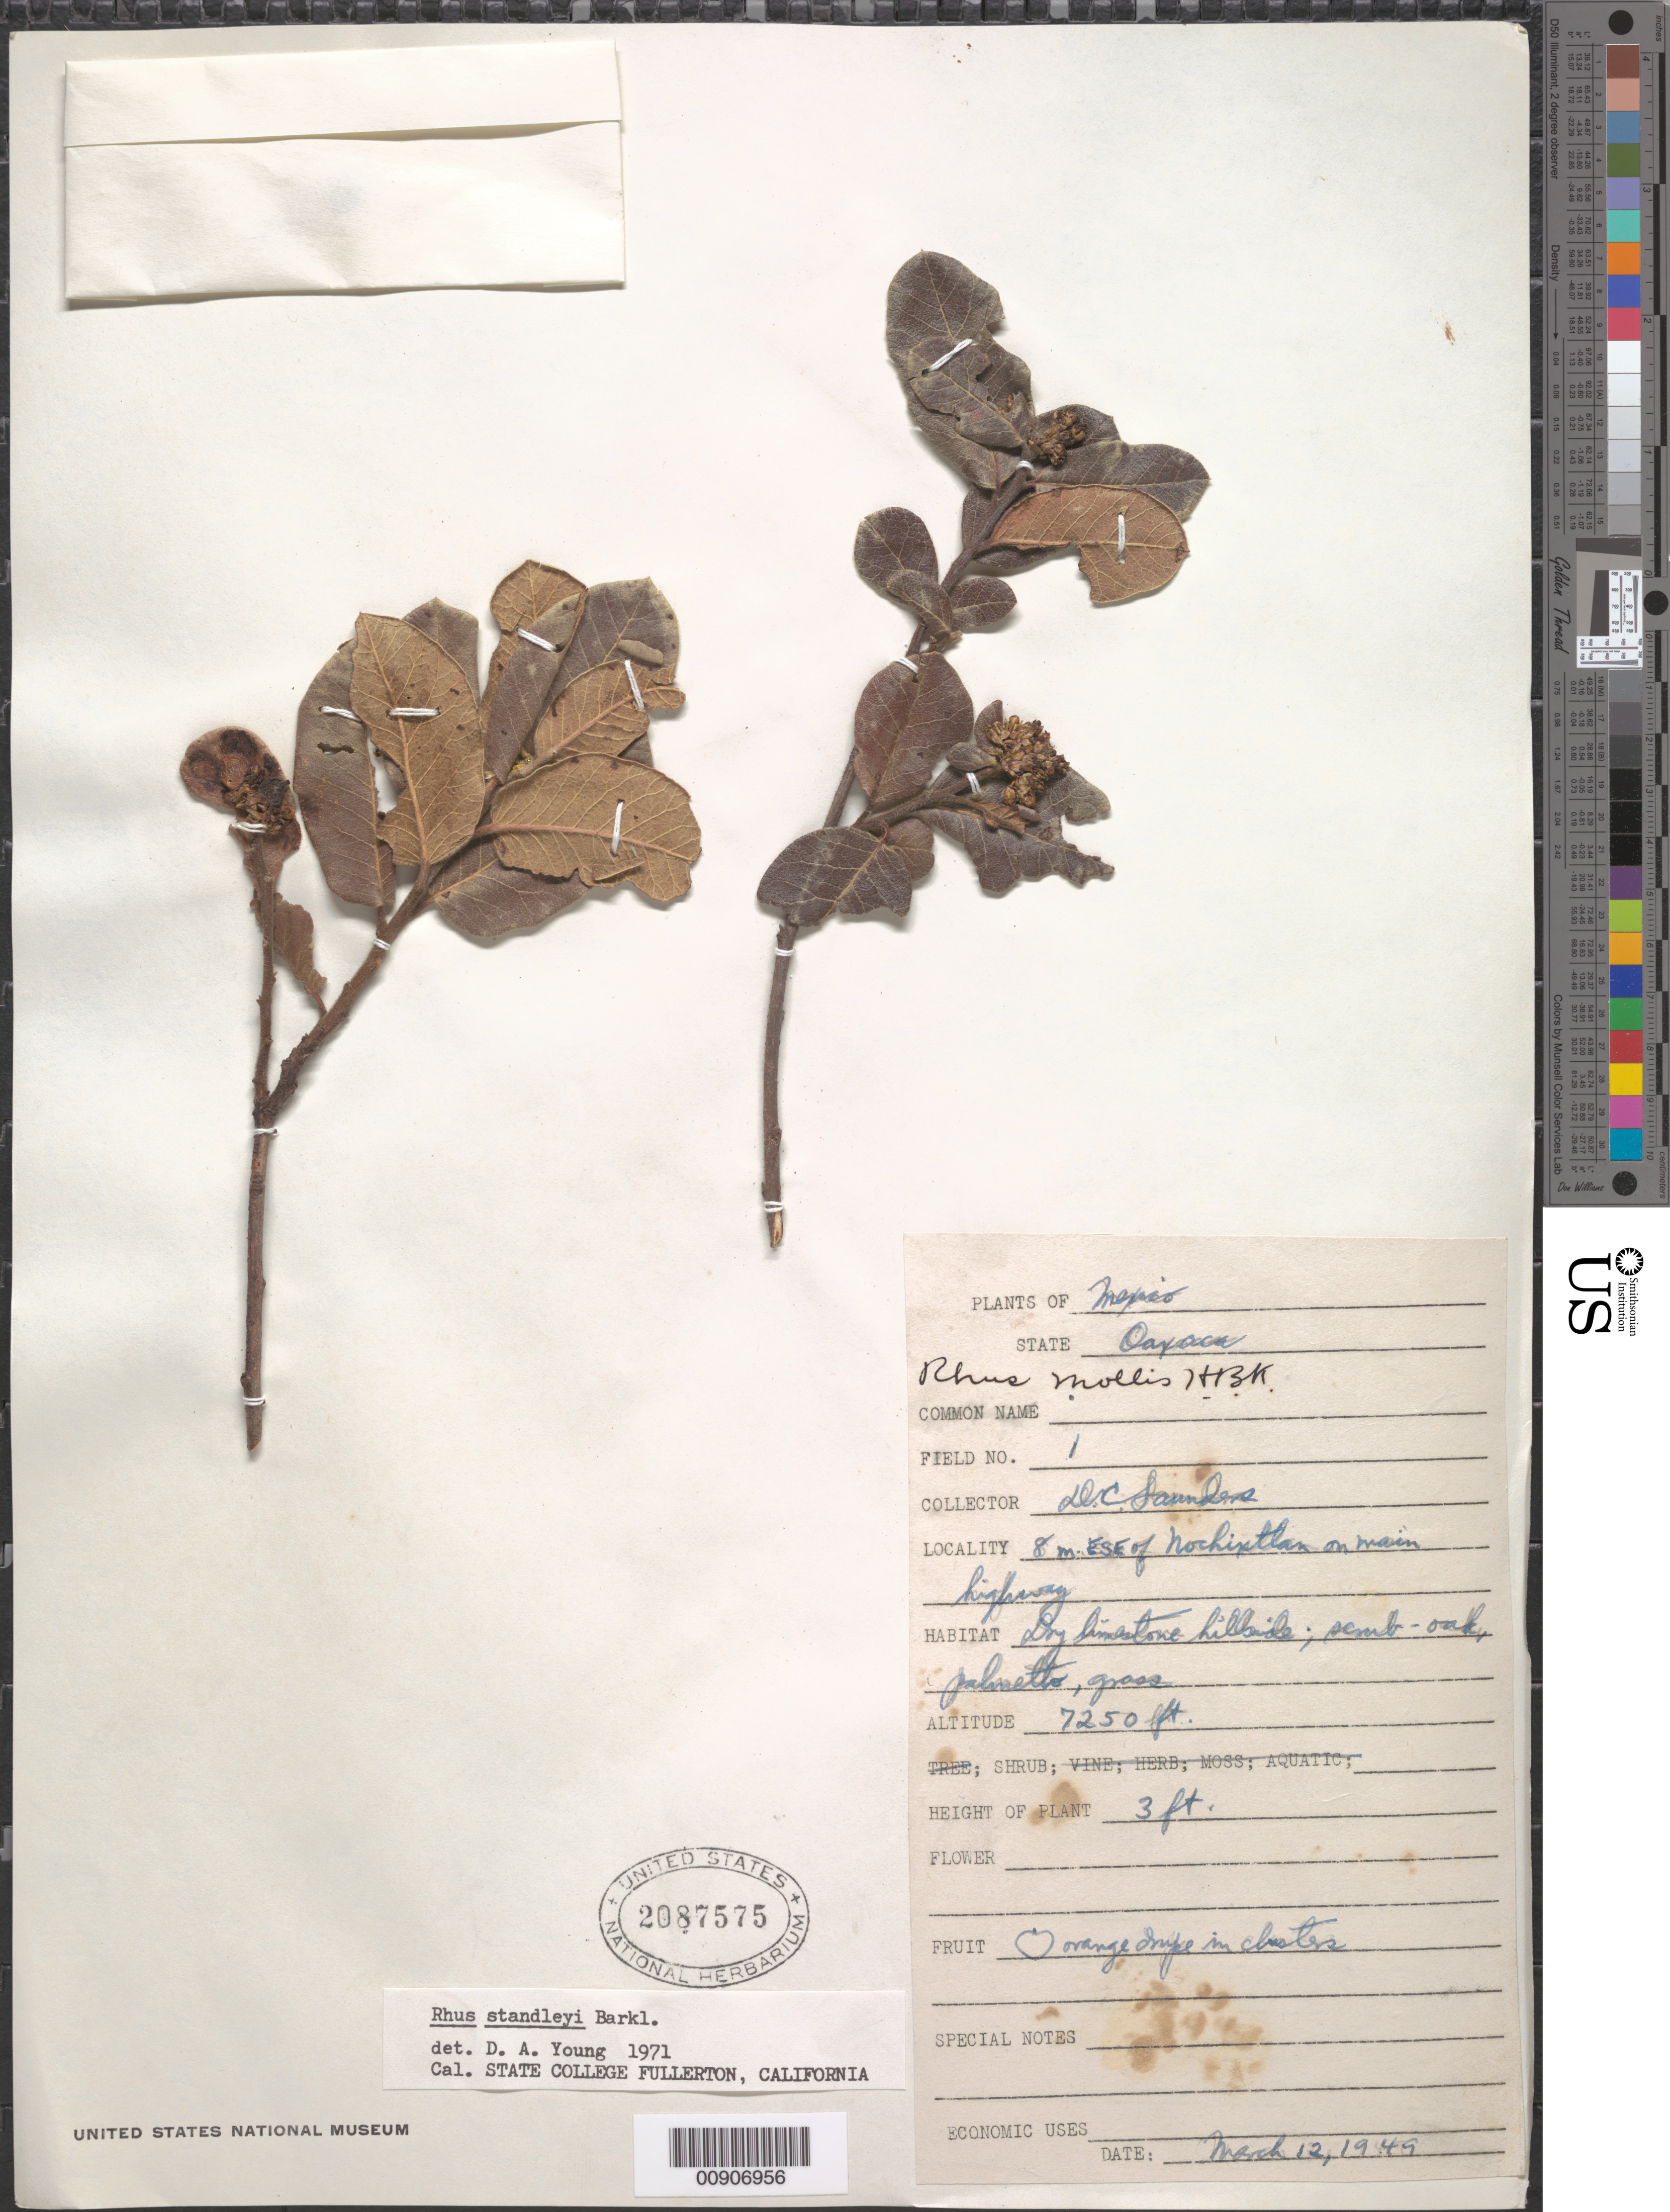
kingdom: Plantae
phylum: Tracheophyta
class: Magnoliopsida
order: Sapindales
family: Anacardiaceae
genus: Rhus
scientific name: Rhus standleyi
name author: F.A. Barkley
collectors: D. C. Saunders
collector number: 1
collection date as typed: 12 Mar 1949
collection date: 1949-03-12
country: Mexico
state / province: Oaxaca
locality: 8 m. ESE of Nochixtlán on main highway.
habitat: Dry limestone hillside; scrub-oak, palmetto, grass.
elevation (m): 2210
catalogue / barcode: US 2087575